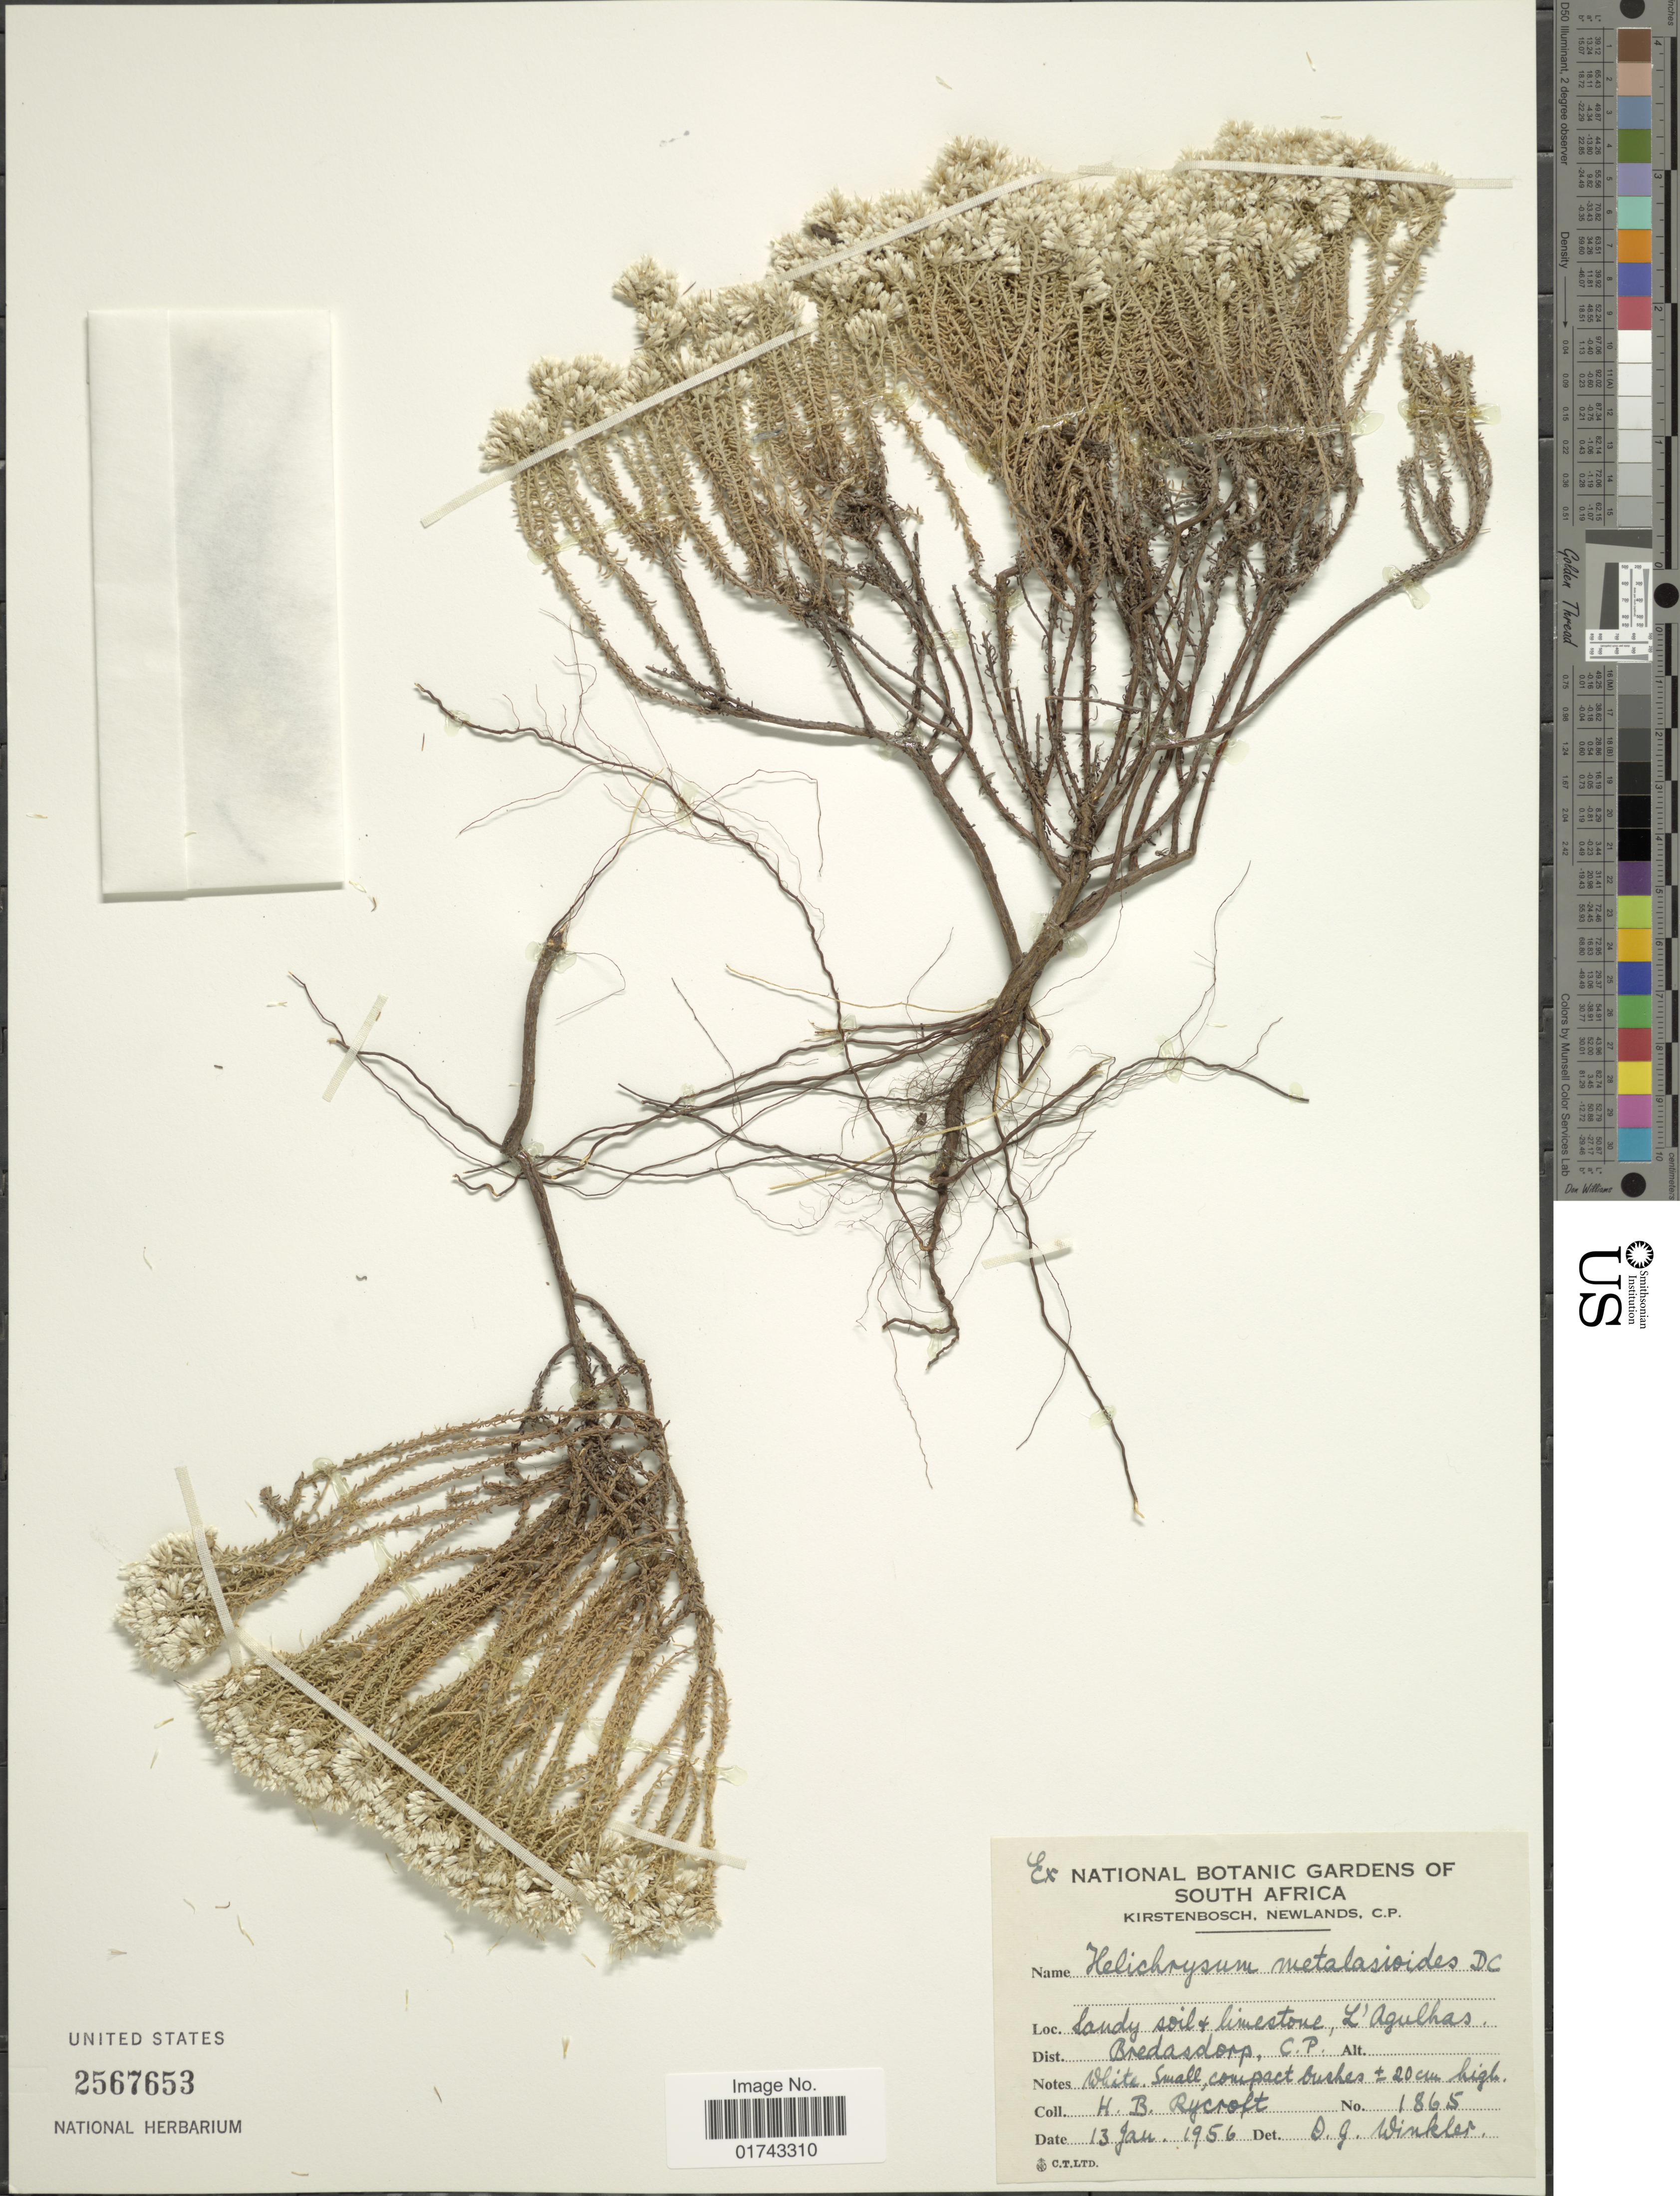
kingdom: Plantae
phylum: Tracheophyta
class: Magnoliopsida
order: Asterales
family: Asteraceae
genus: Helichrysum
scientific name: Helichrysum metalasioides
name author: DC.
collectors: H. Rycroft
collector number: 1865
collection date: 1956-01-13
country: South Africa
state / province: Western Cape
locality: L' Agulhas, Dist. Bredasdorp, C. P.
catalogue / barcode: US 2567653